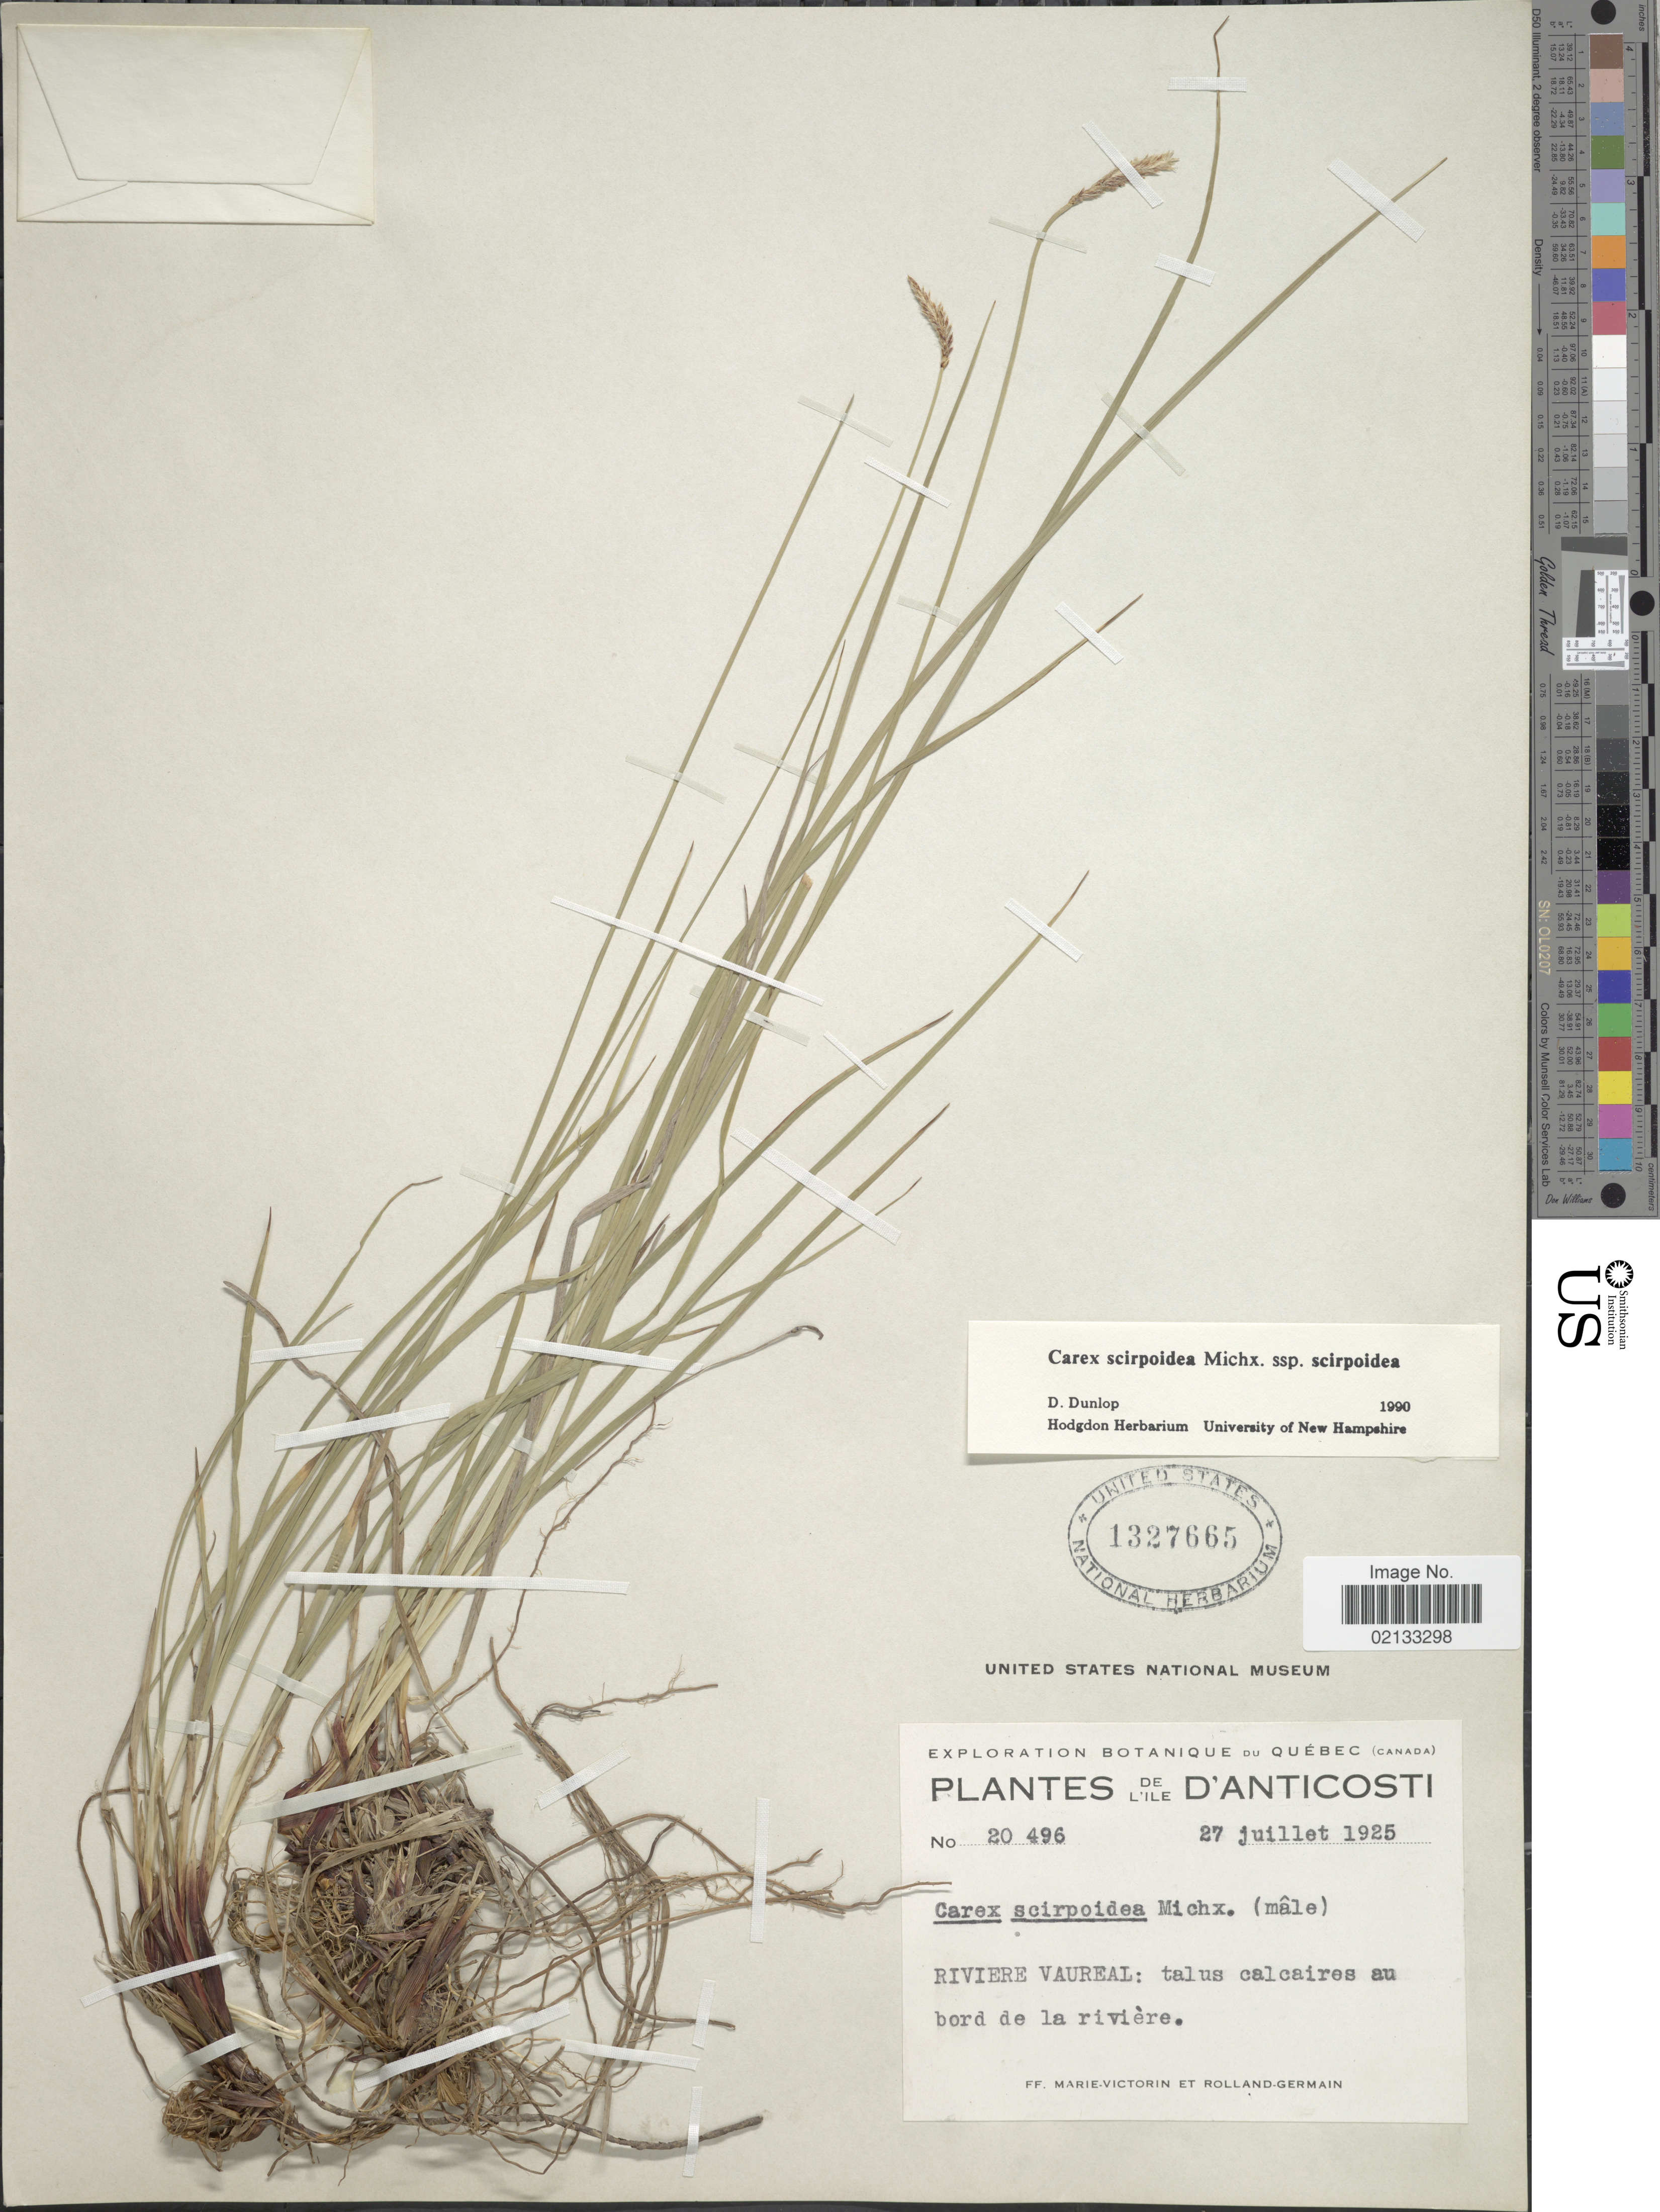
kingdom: Plantae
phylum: Tracheophyta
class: Liliopsida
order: Poales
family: Cyperaceae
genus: Carex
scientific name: Carex scirpoidea subsp. scirpoidea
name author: Michx.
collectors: F. Marie-Victorin & Rolland-Germain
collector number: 20496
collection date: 1925-07-27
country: Canada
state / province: Quebec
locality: De L'Ile D'Anticosti, Riviere Vaureal: talus calcaires au bord de la rivière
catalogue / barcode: US 1327665